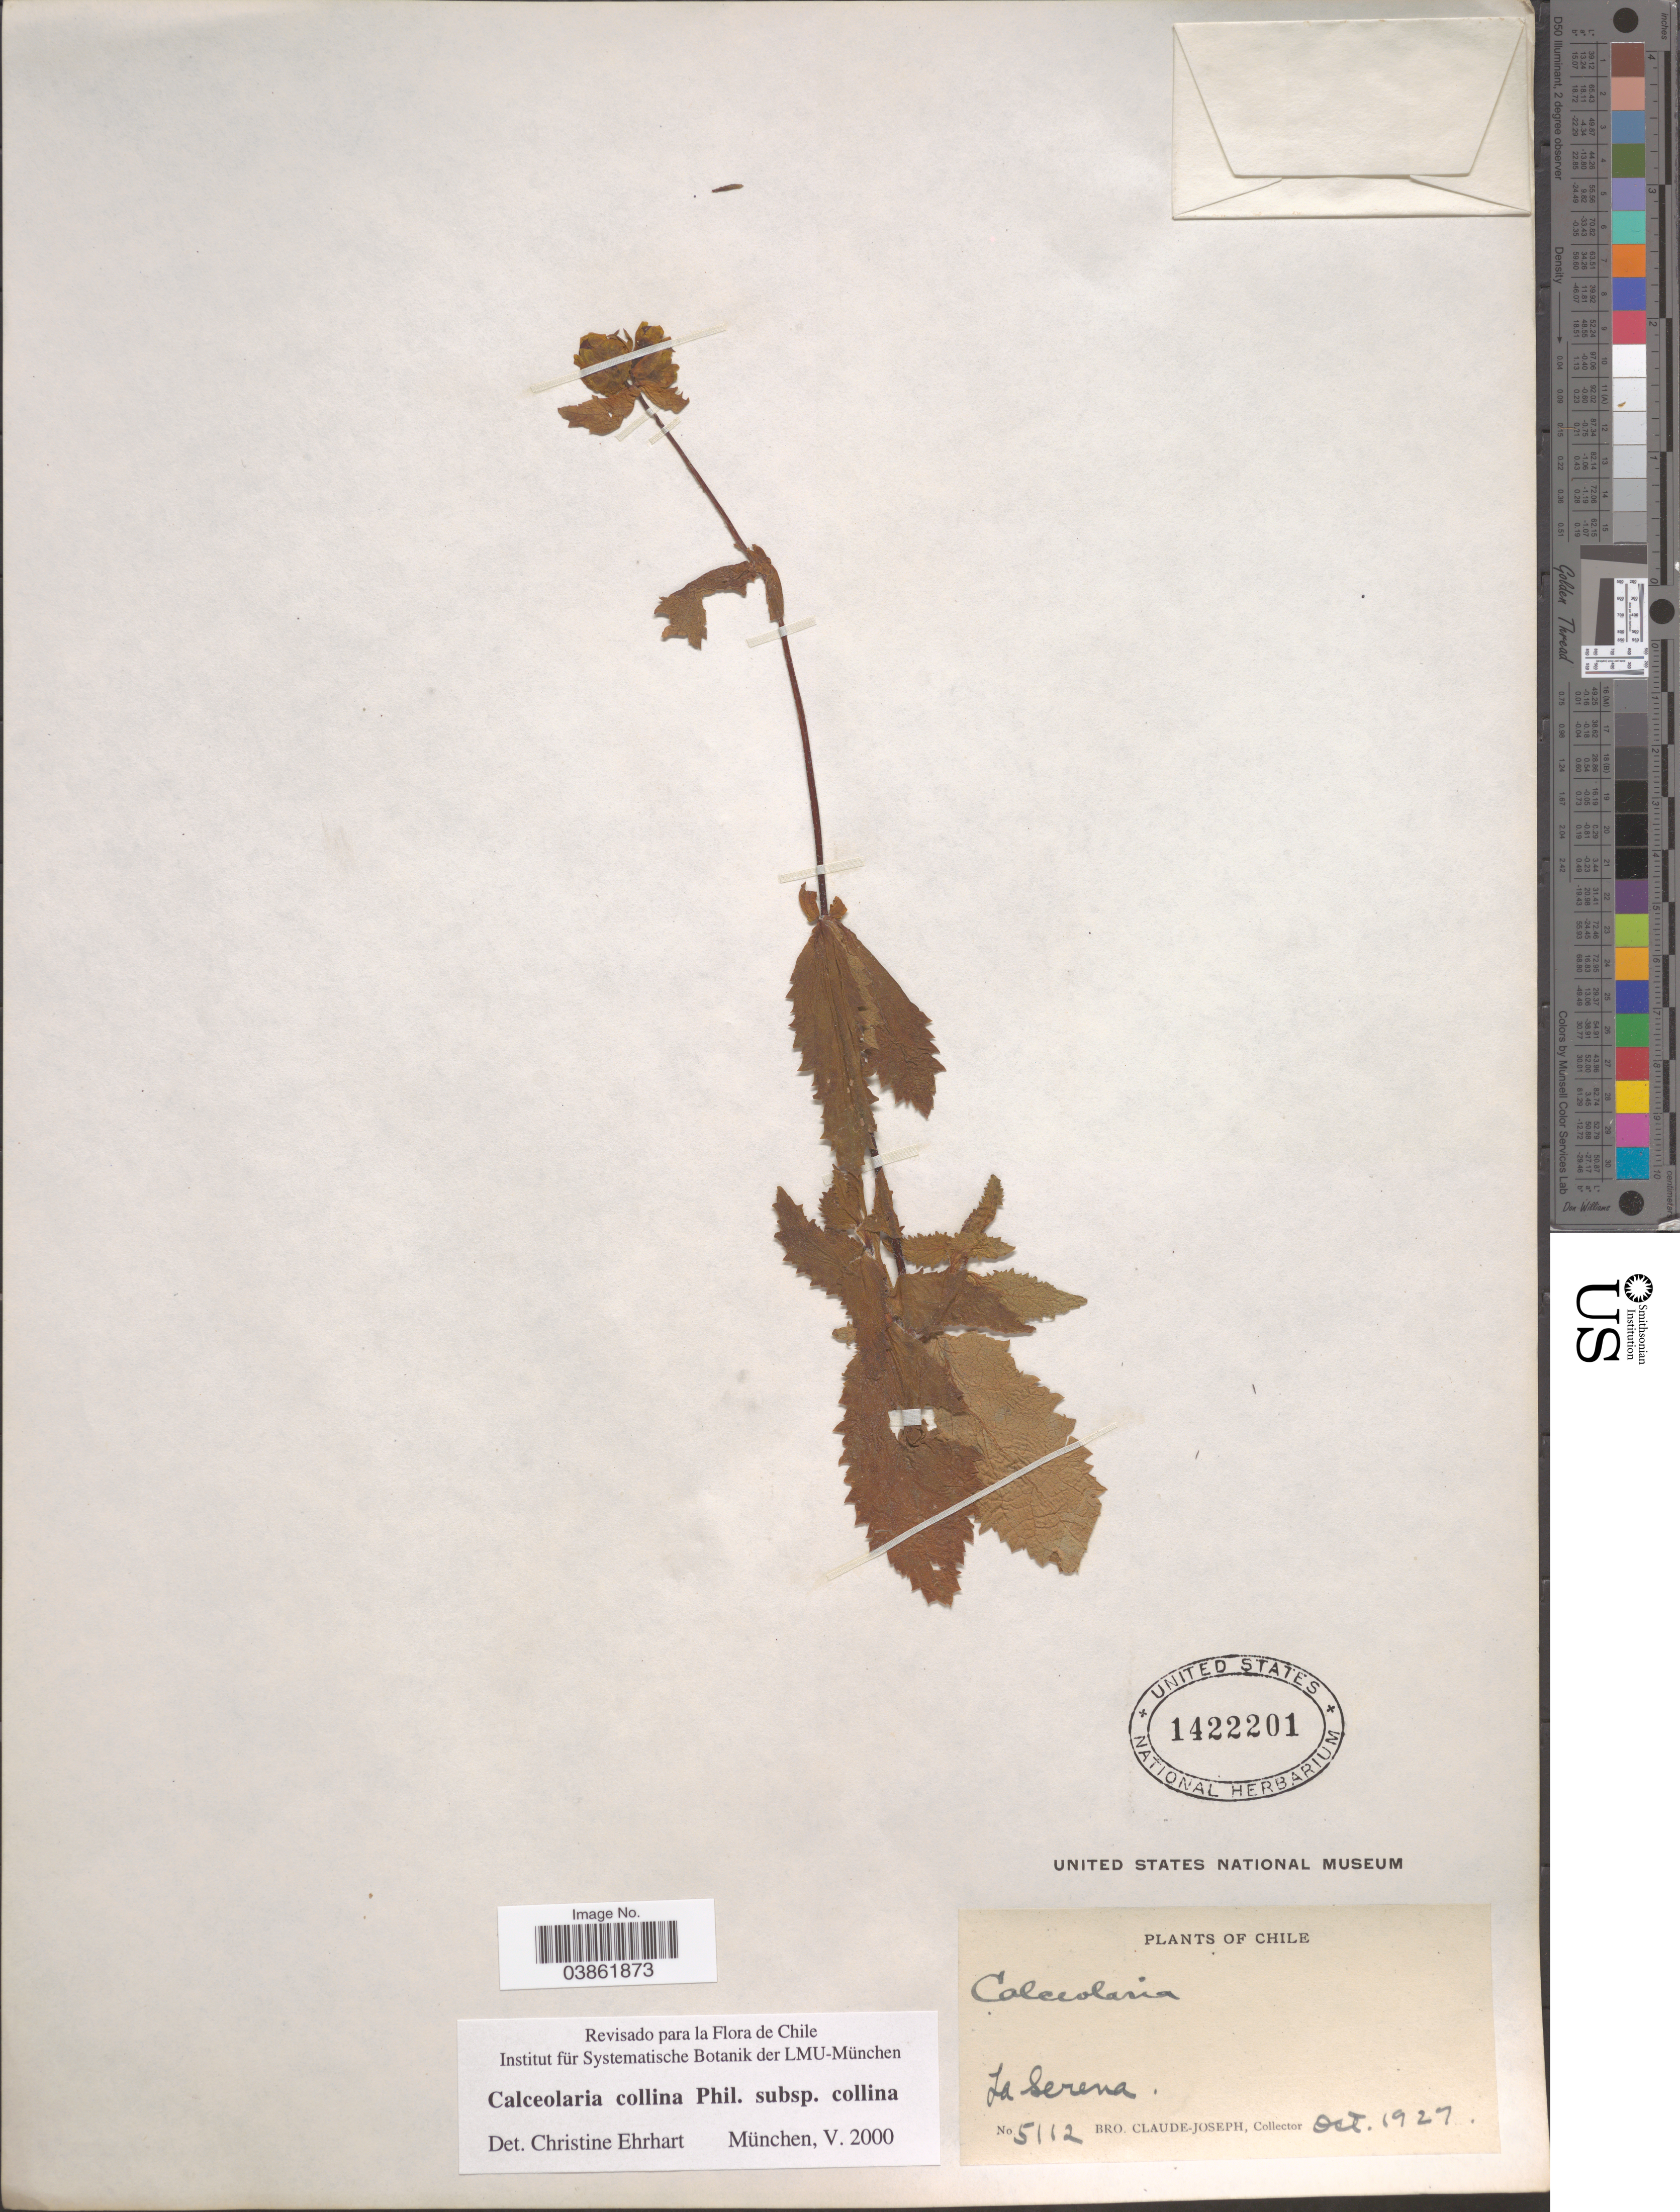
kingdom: Plantae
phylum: Tracheophyta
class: Magnoliopsida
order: Lamiales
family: Calceolariaceae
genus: Calceolaria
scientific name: Calceolaria collina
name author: Phil.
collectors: Bro. Claude-Joseph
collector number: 5112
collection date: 1927-10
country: Chile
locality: La Serena.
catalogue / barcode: US 1422201